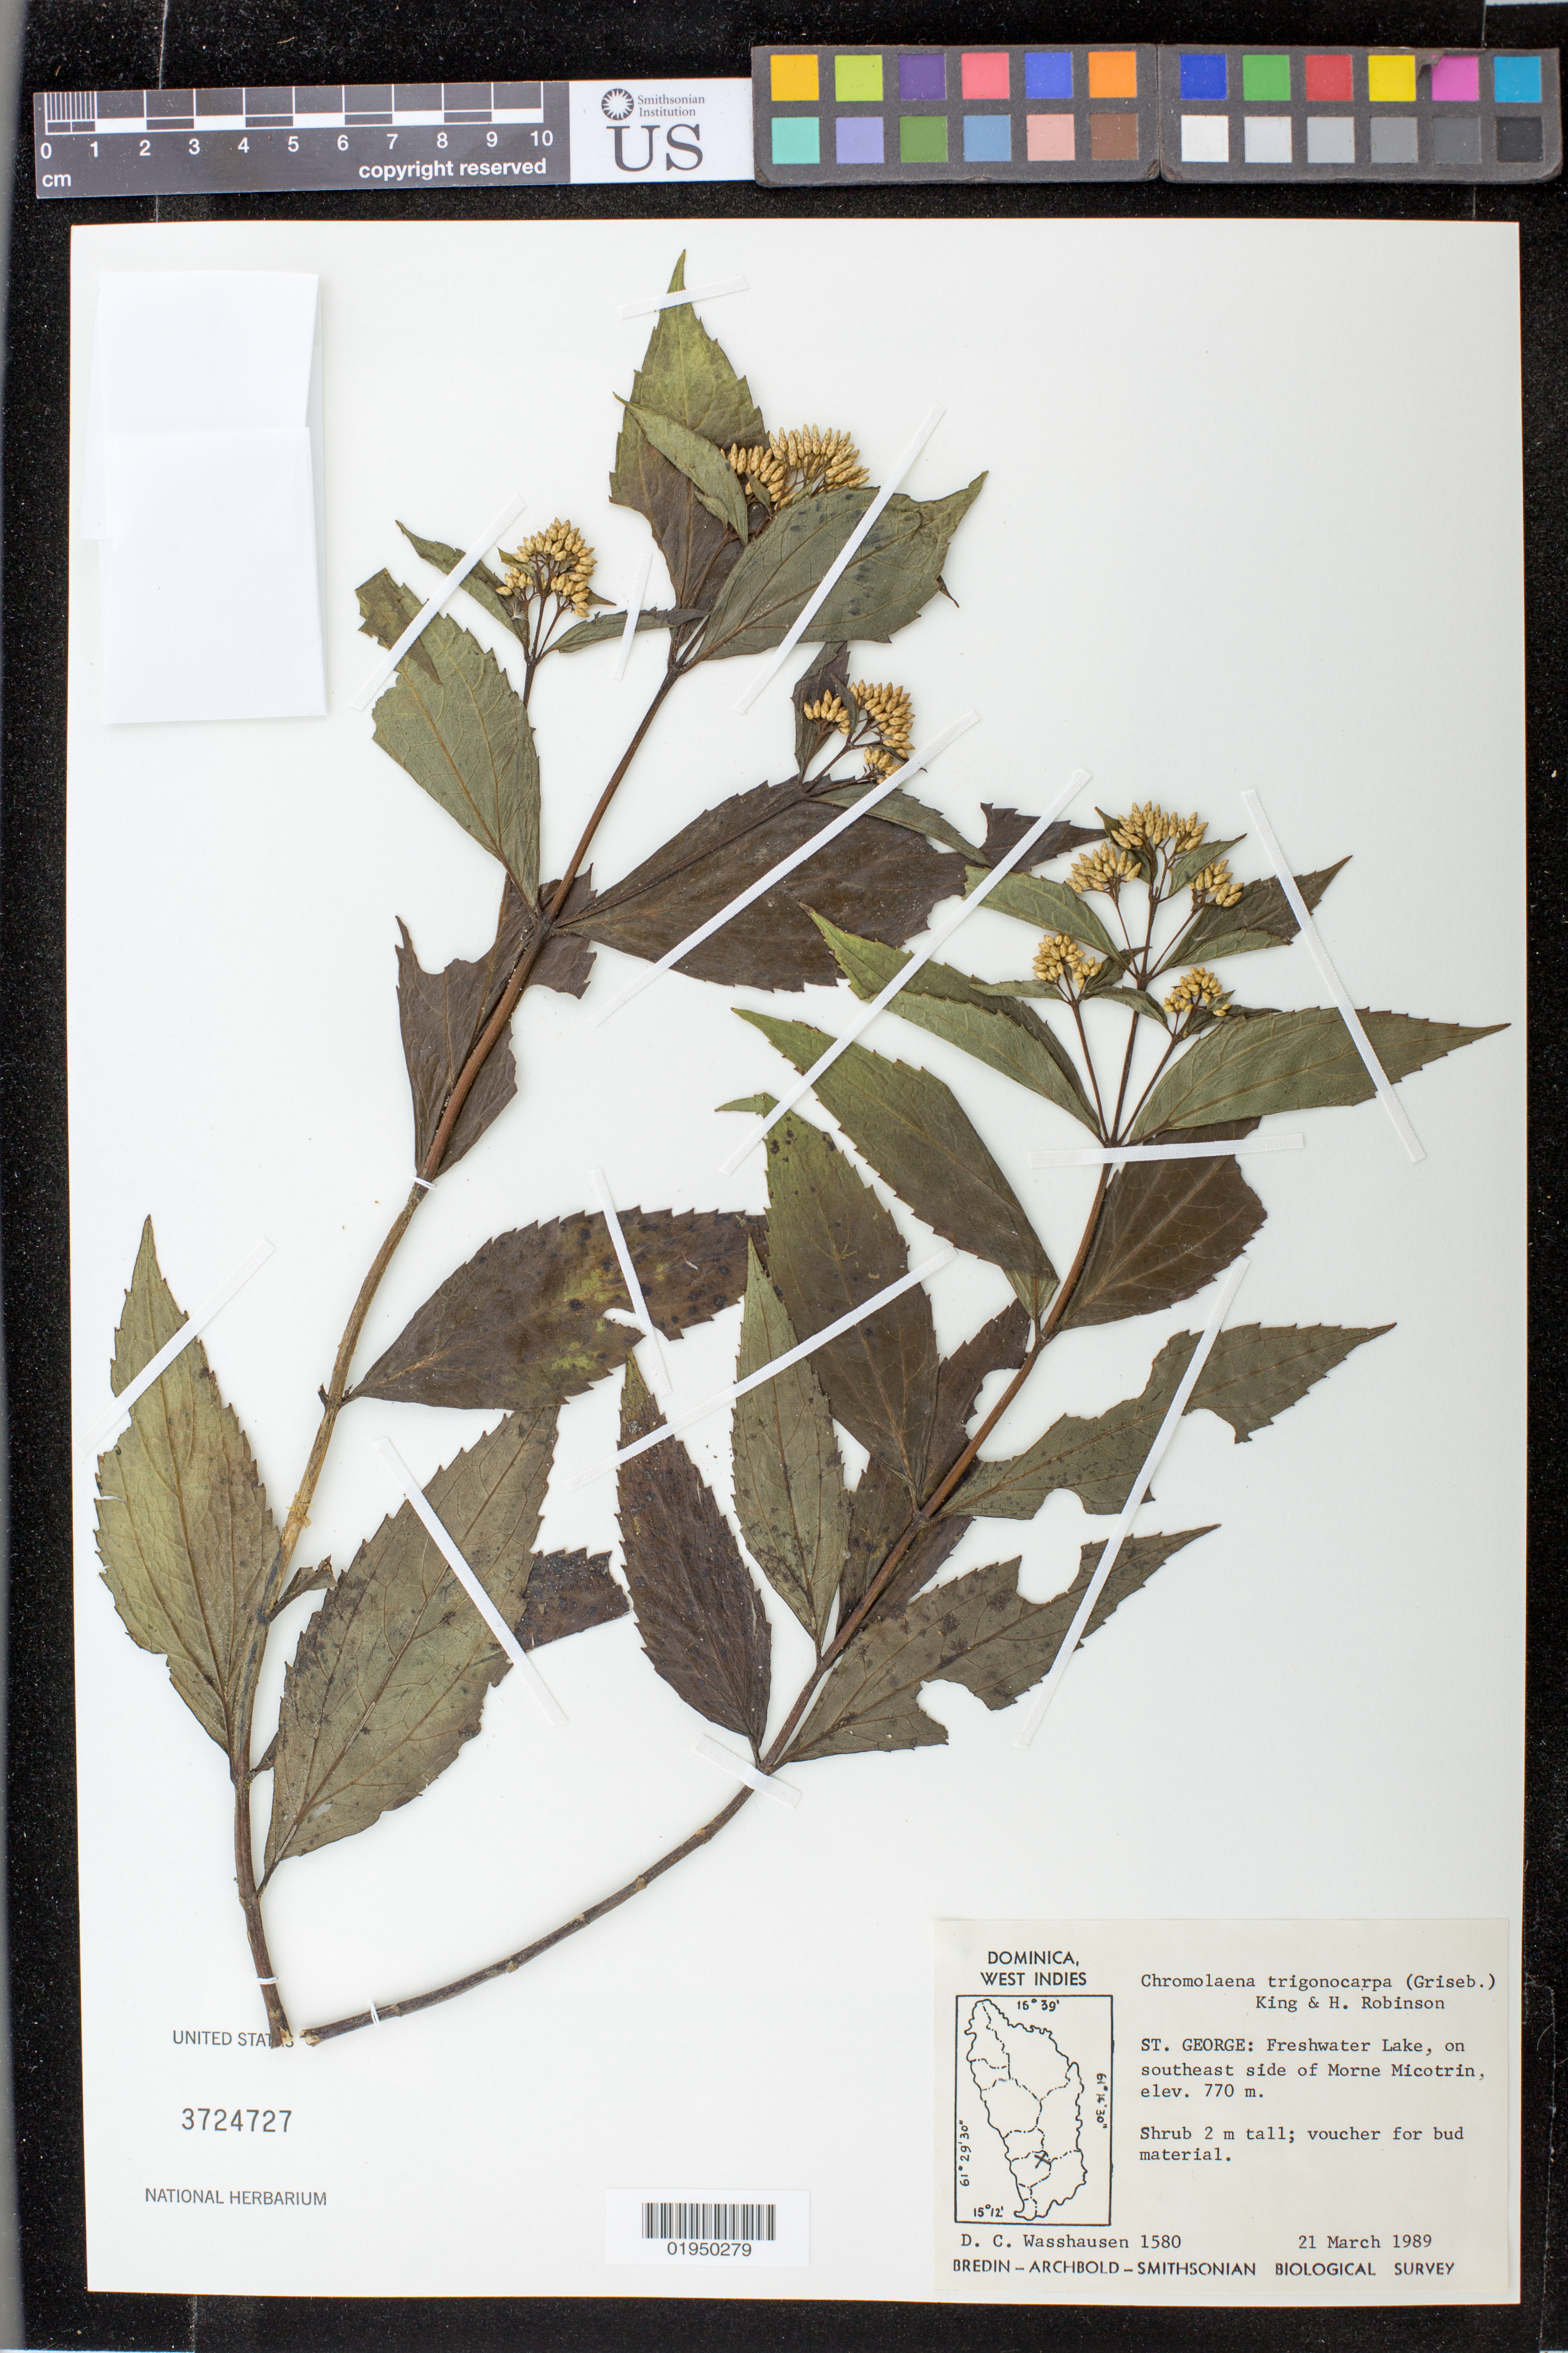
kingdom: Plantae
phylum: Tracheophyta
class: Magnoliopsida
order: Asterales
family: Asteraceae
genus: Chromolaena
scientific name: Chromolaena trigonocarpa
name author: (Griseb.) R.M. King & H. Rob.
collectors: D. C. Wasshausen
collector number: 1580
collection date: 1989-03-21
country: Dominica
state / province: St. George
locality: Freashwater Lake, southeast siede of Morne Micotrin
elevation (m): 770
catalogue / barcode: US 3724727